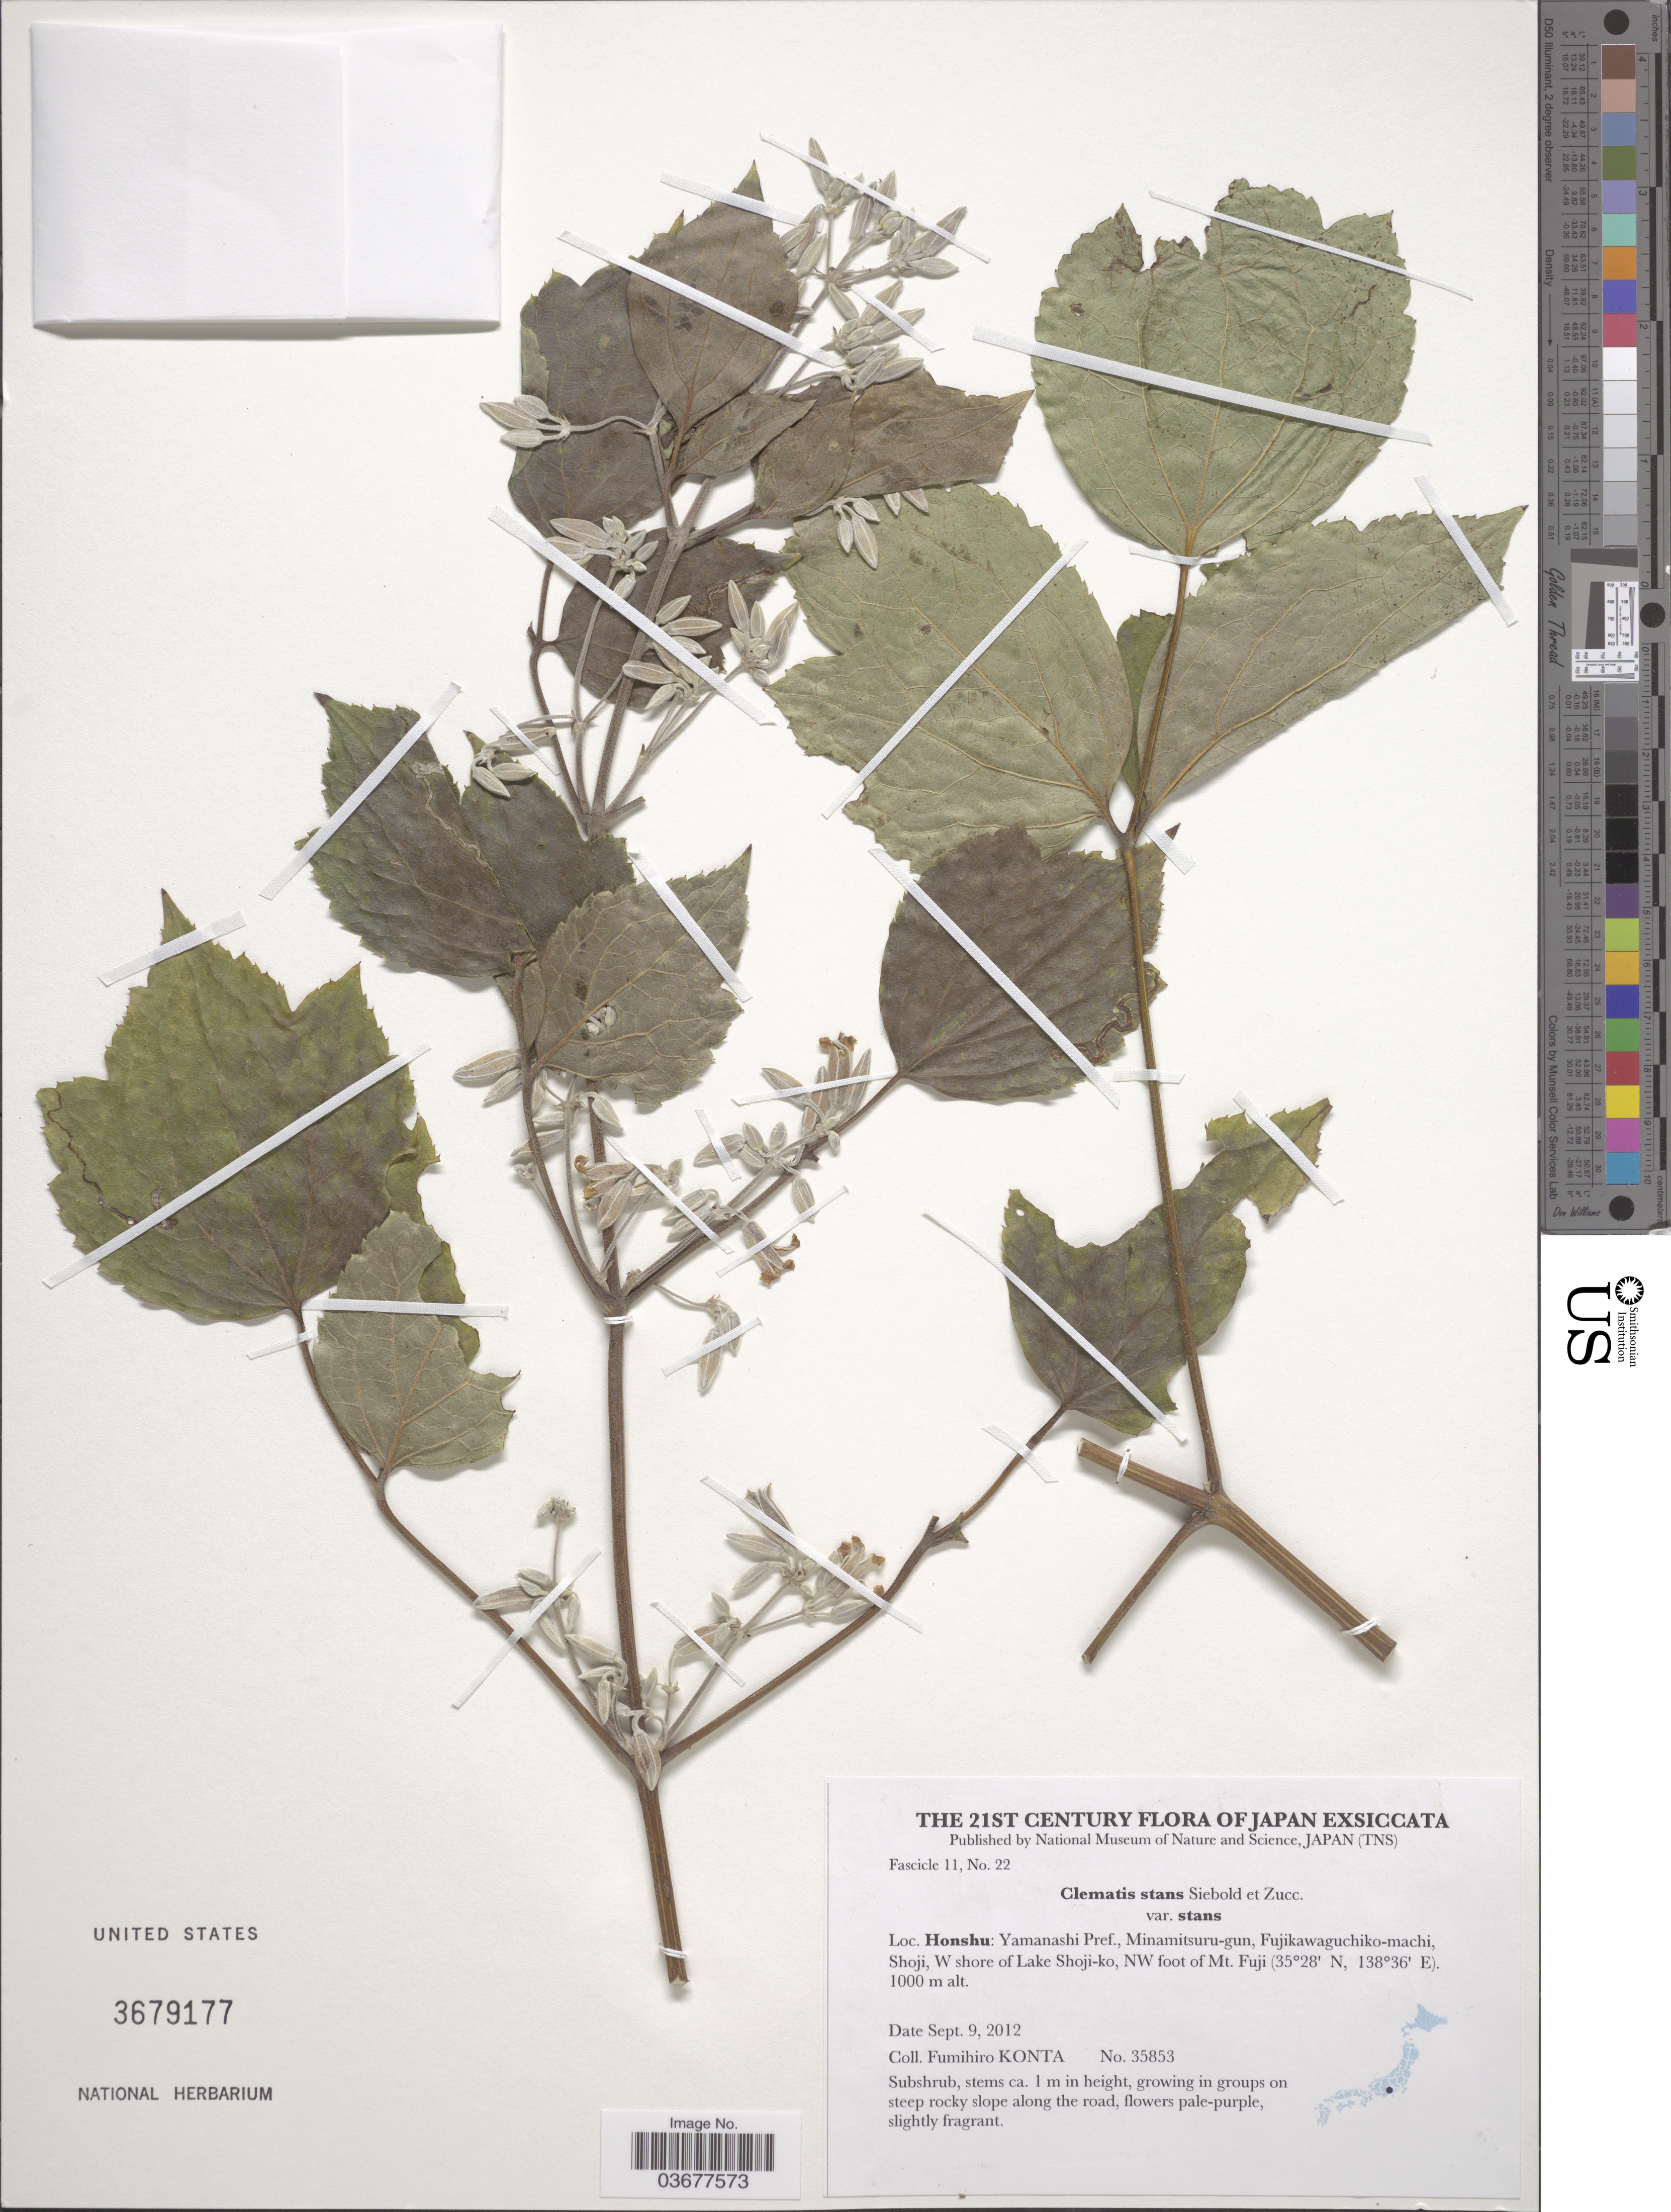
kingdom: Plantae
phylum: Tracheophyta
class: Magnoliopsida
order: Ranunculales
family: Ranunculaceae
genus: Clematis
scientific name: Clematis stans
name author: Siebold & Zucc.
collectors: F. Konta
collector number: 35853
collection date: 2012-09-09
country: Japan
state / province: Yamanasi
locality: Honshu: Yamanashi Pref., Minamitsuru-gun, Fujikawaguchiko-machi, Shoji, W shore of Lake Shoji-ko, NW foot of Mt. Fuji.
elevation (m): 1000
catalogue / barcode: US 3679177